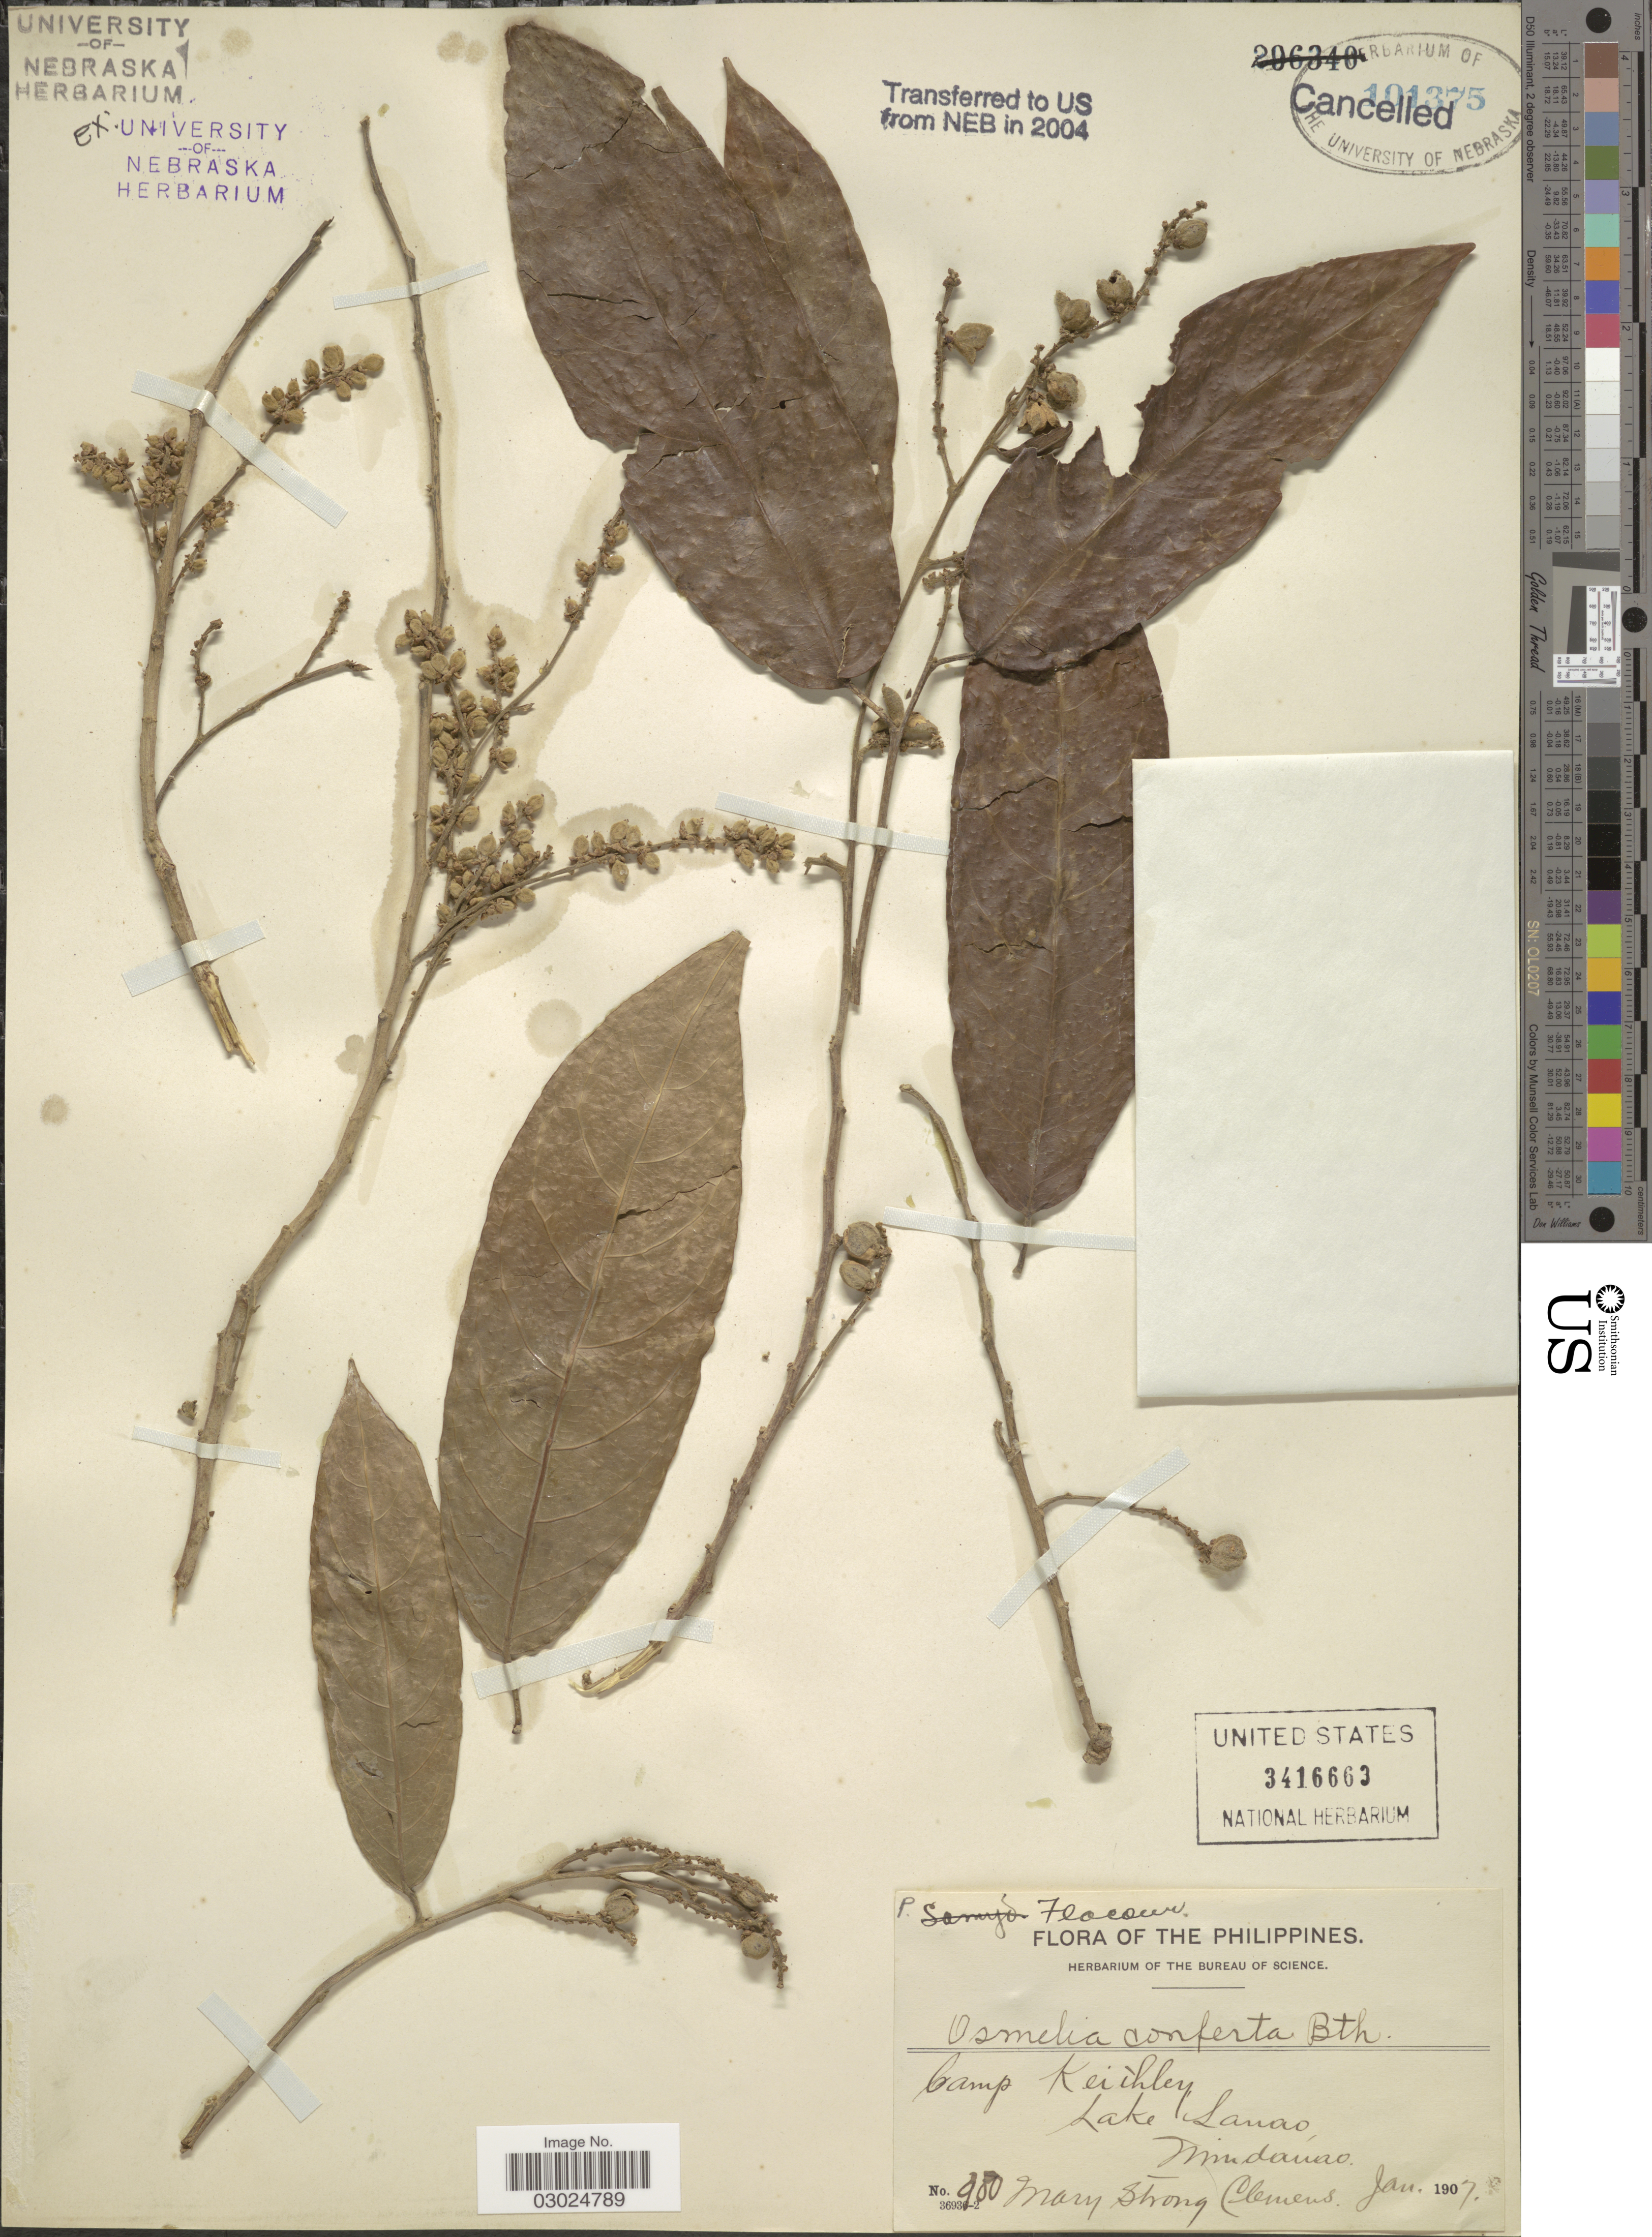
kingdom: Plantae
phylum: Tracheophyta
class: Magnoliopsida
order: Malpighiales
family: Salicaceae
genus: Osmelia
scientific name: Osmelia conferta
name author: Benth.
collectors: M. S. Clemens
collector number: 900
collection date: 1907-01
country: Philippines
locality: Camp Keithley, Lake Lamao, Mindanao.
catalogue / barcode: US 3416663